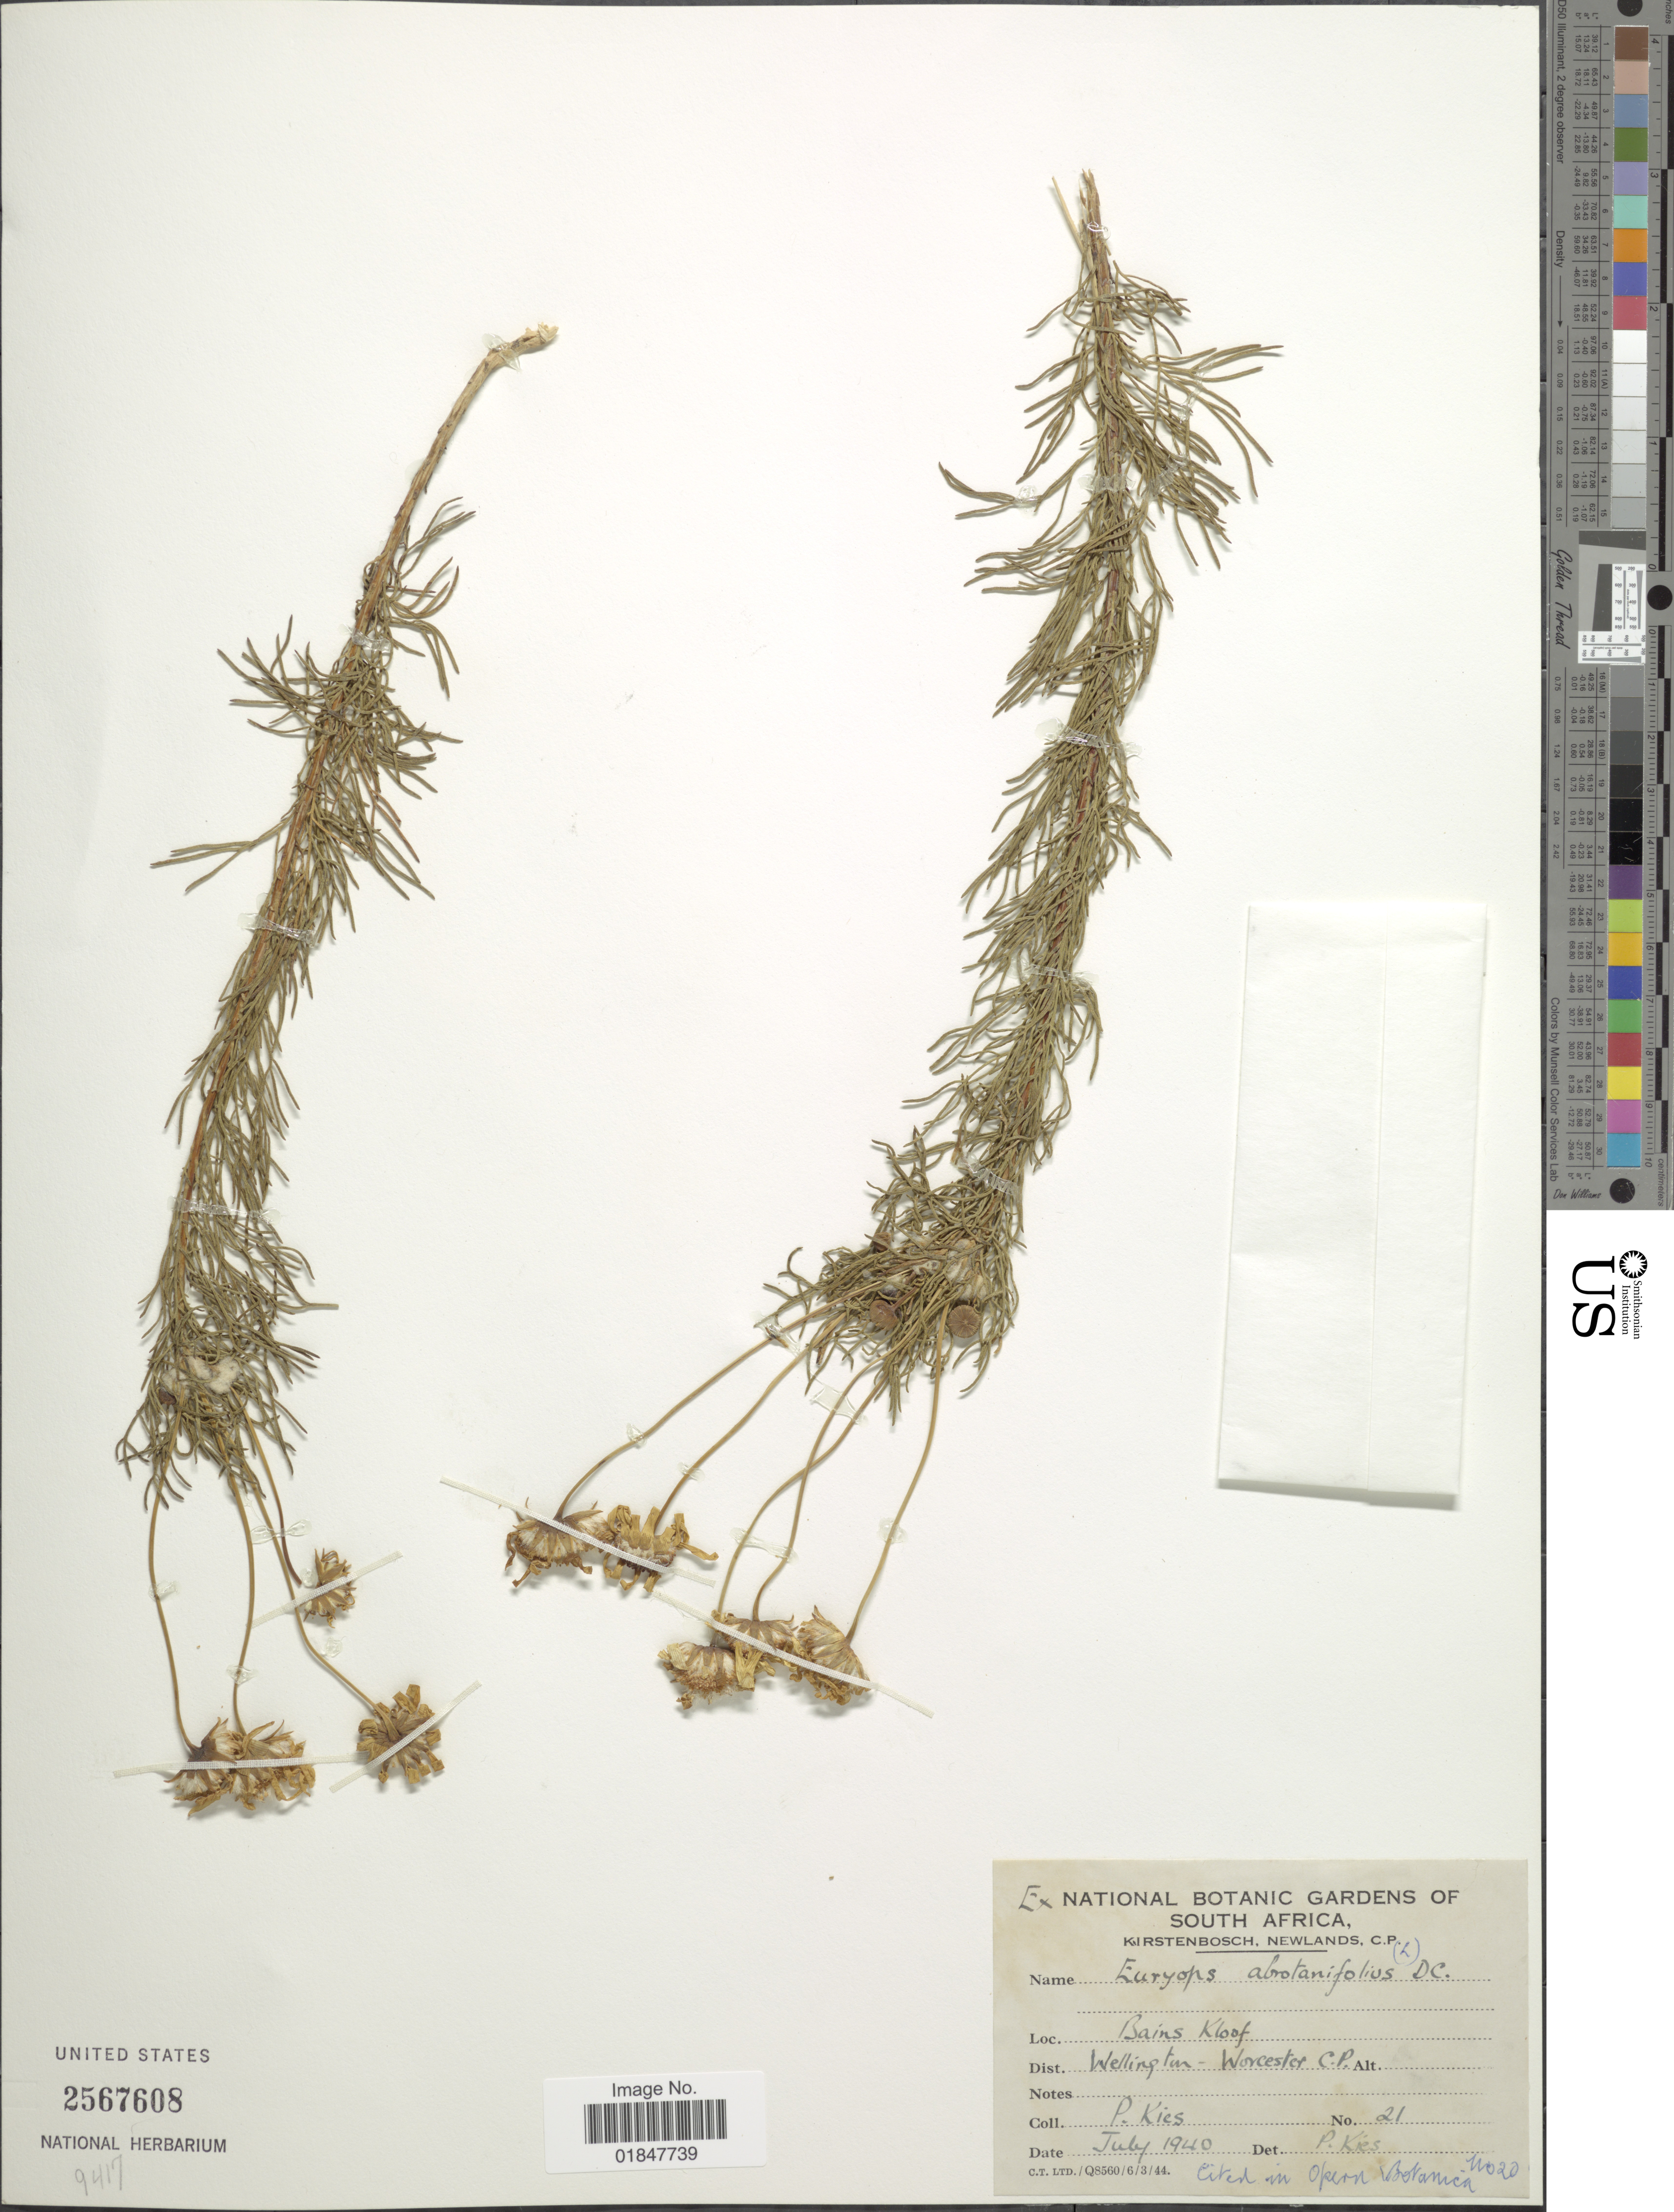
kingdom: Plantae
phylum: Tracheophyta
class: Magnoliopsida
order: Asterales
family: Asteraceae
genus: Euryops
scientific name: Euryops abrotanifolius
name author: (L.) DC.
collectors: P. Kies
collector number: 21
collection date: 1940-07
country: South Africa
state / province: Western Cape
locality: Bains Kloof, Wellingtobn, Worcester C.P.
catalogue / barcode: US 2567608